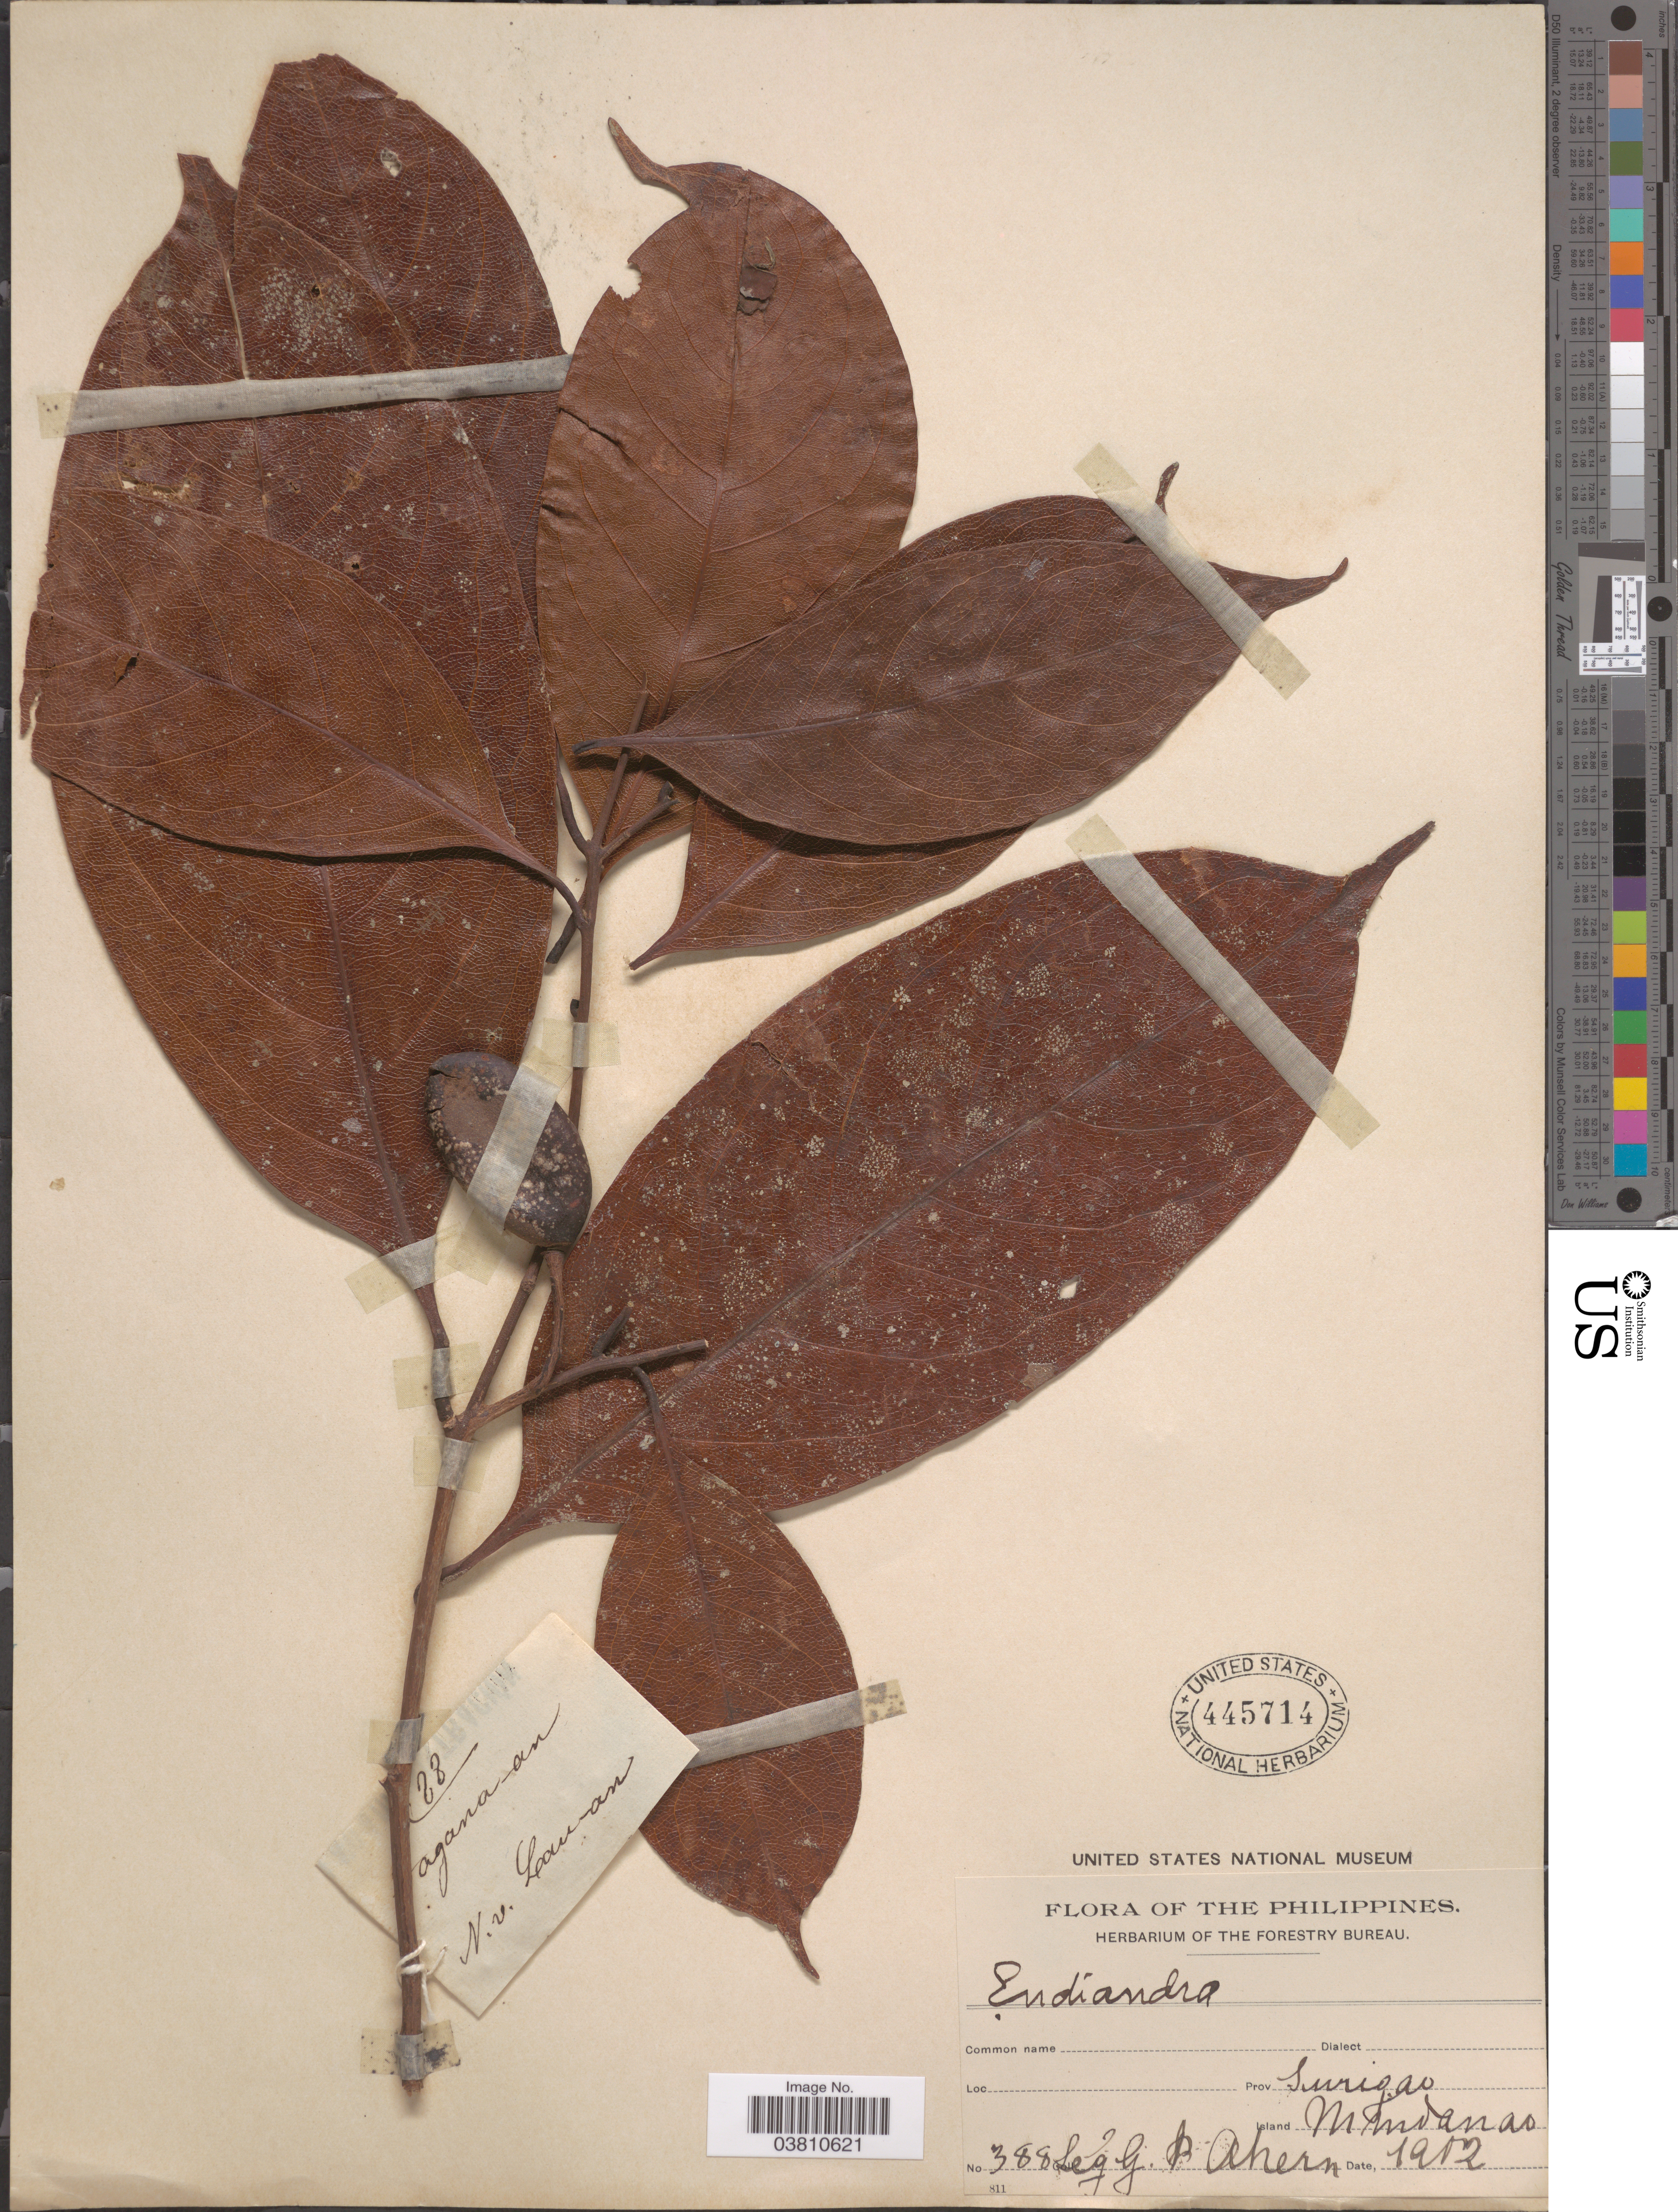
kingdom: Plantae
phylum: Tracheophyta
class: Magnoliopsida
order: Laurales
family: Lauraceae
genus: Endiandra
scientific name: Endiandra sp.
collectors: G. Ahern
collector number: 388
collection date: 1902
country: Philippines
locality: Prov. Surigao. Island Mindanao.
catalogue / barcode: US 445714